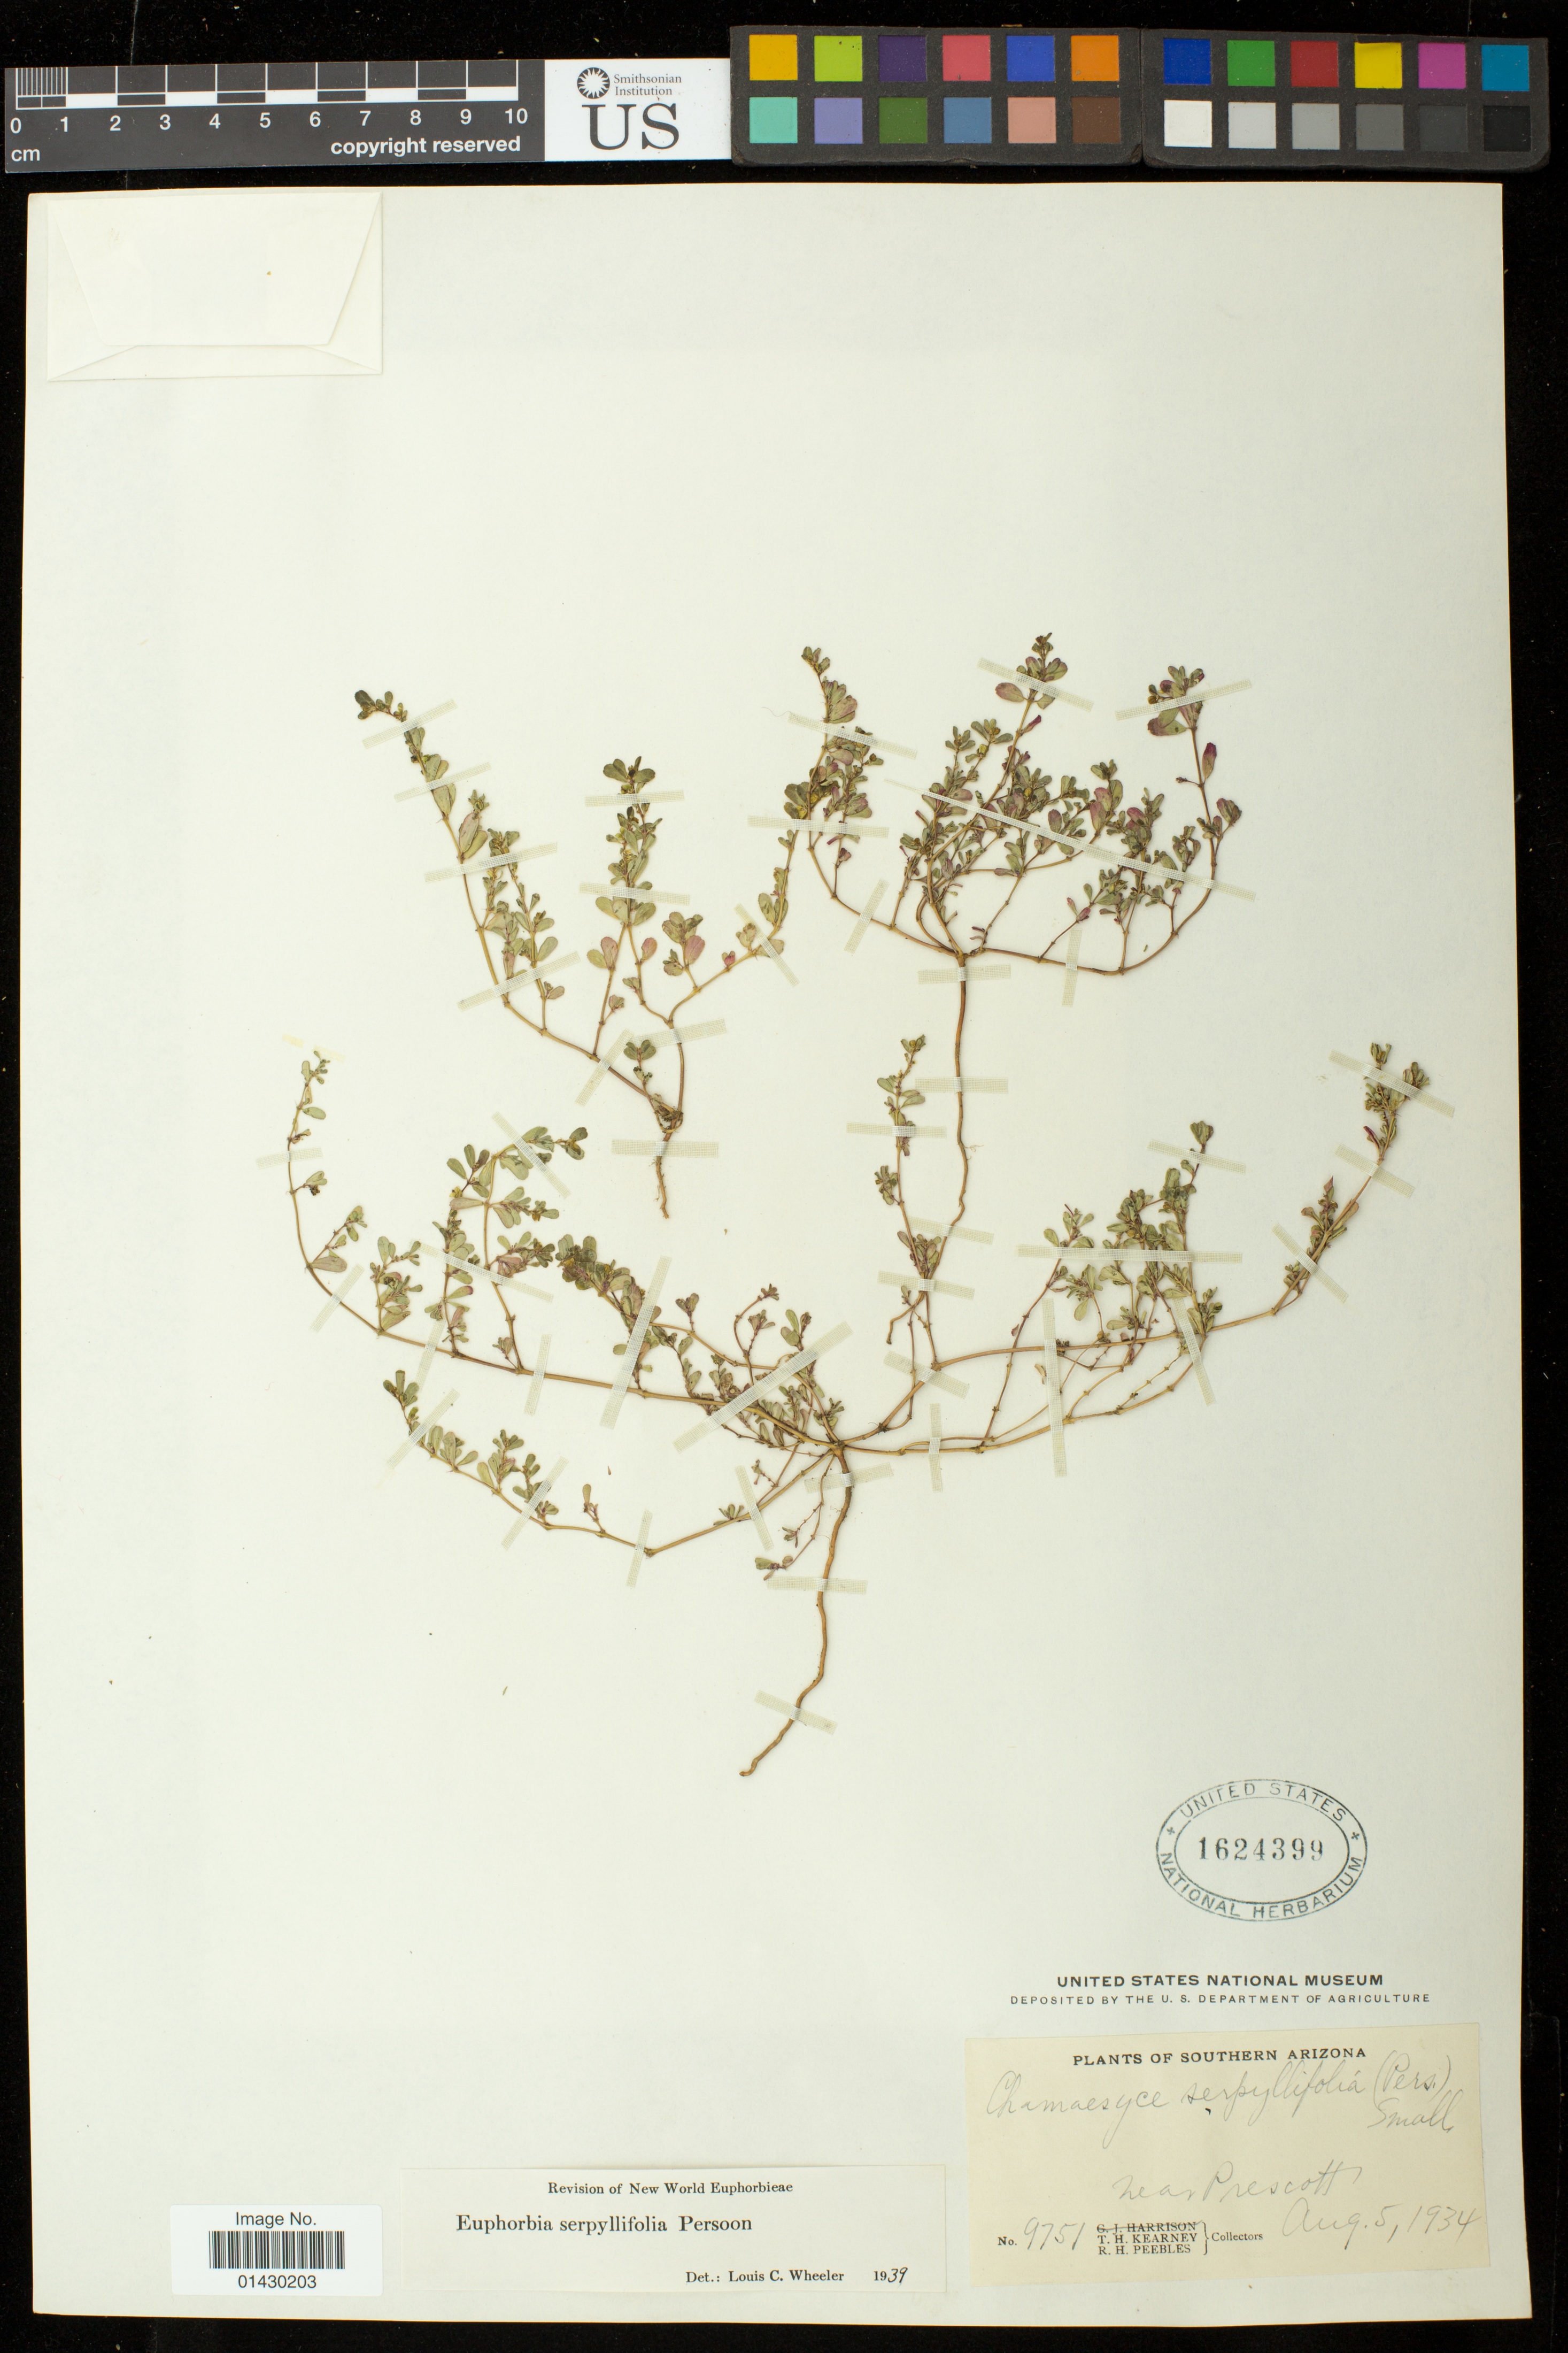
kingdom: Plantae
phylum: Tracheophyta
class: Magnoliopsida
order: Malpighiales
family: Euphorbiaceae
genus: Euphorbia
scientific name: Euphorbia serpillifolia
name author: Pers.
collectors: T. H. Kearney & R. H. Peebles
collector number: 9751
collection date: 1934-08-05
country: United States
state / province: Arizona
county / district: Yavapai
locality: Near Prescott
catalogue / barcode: US 1624399